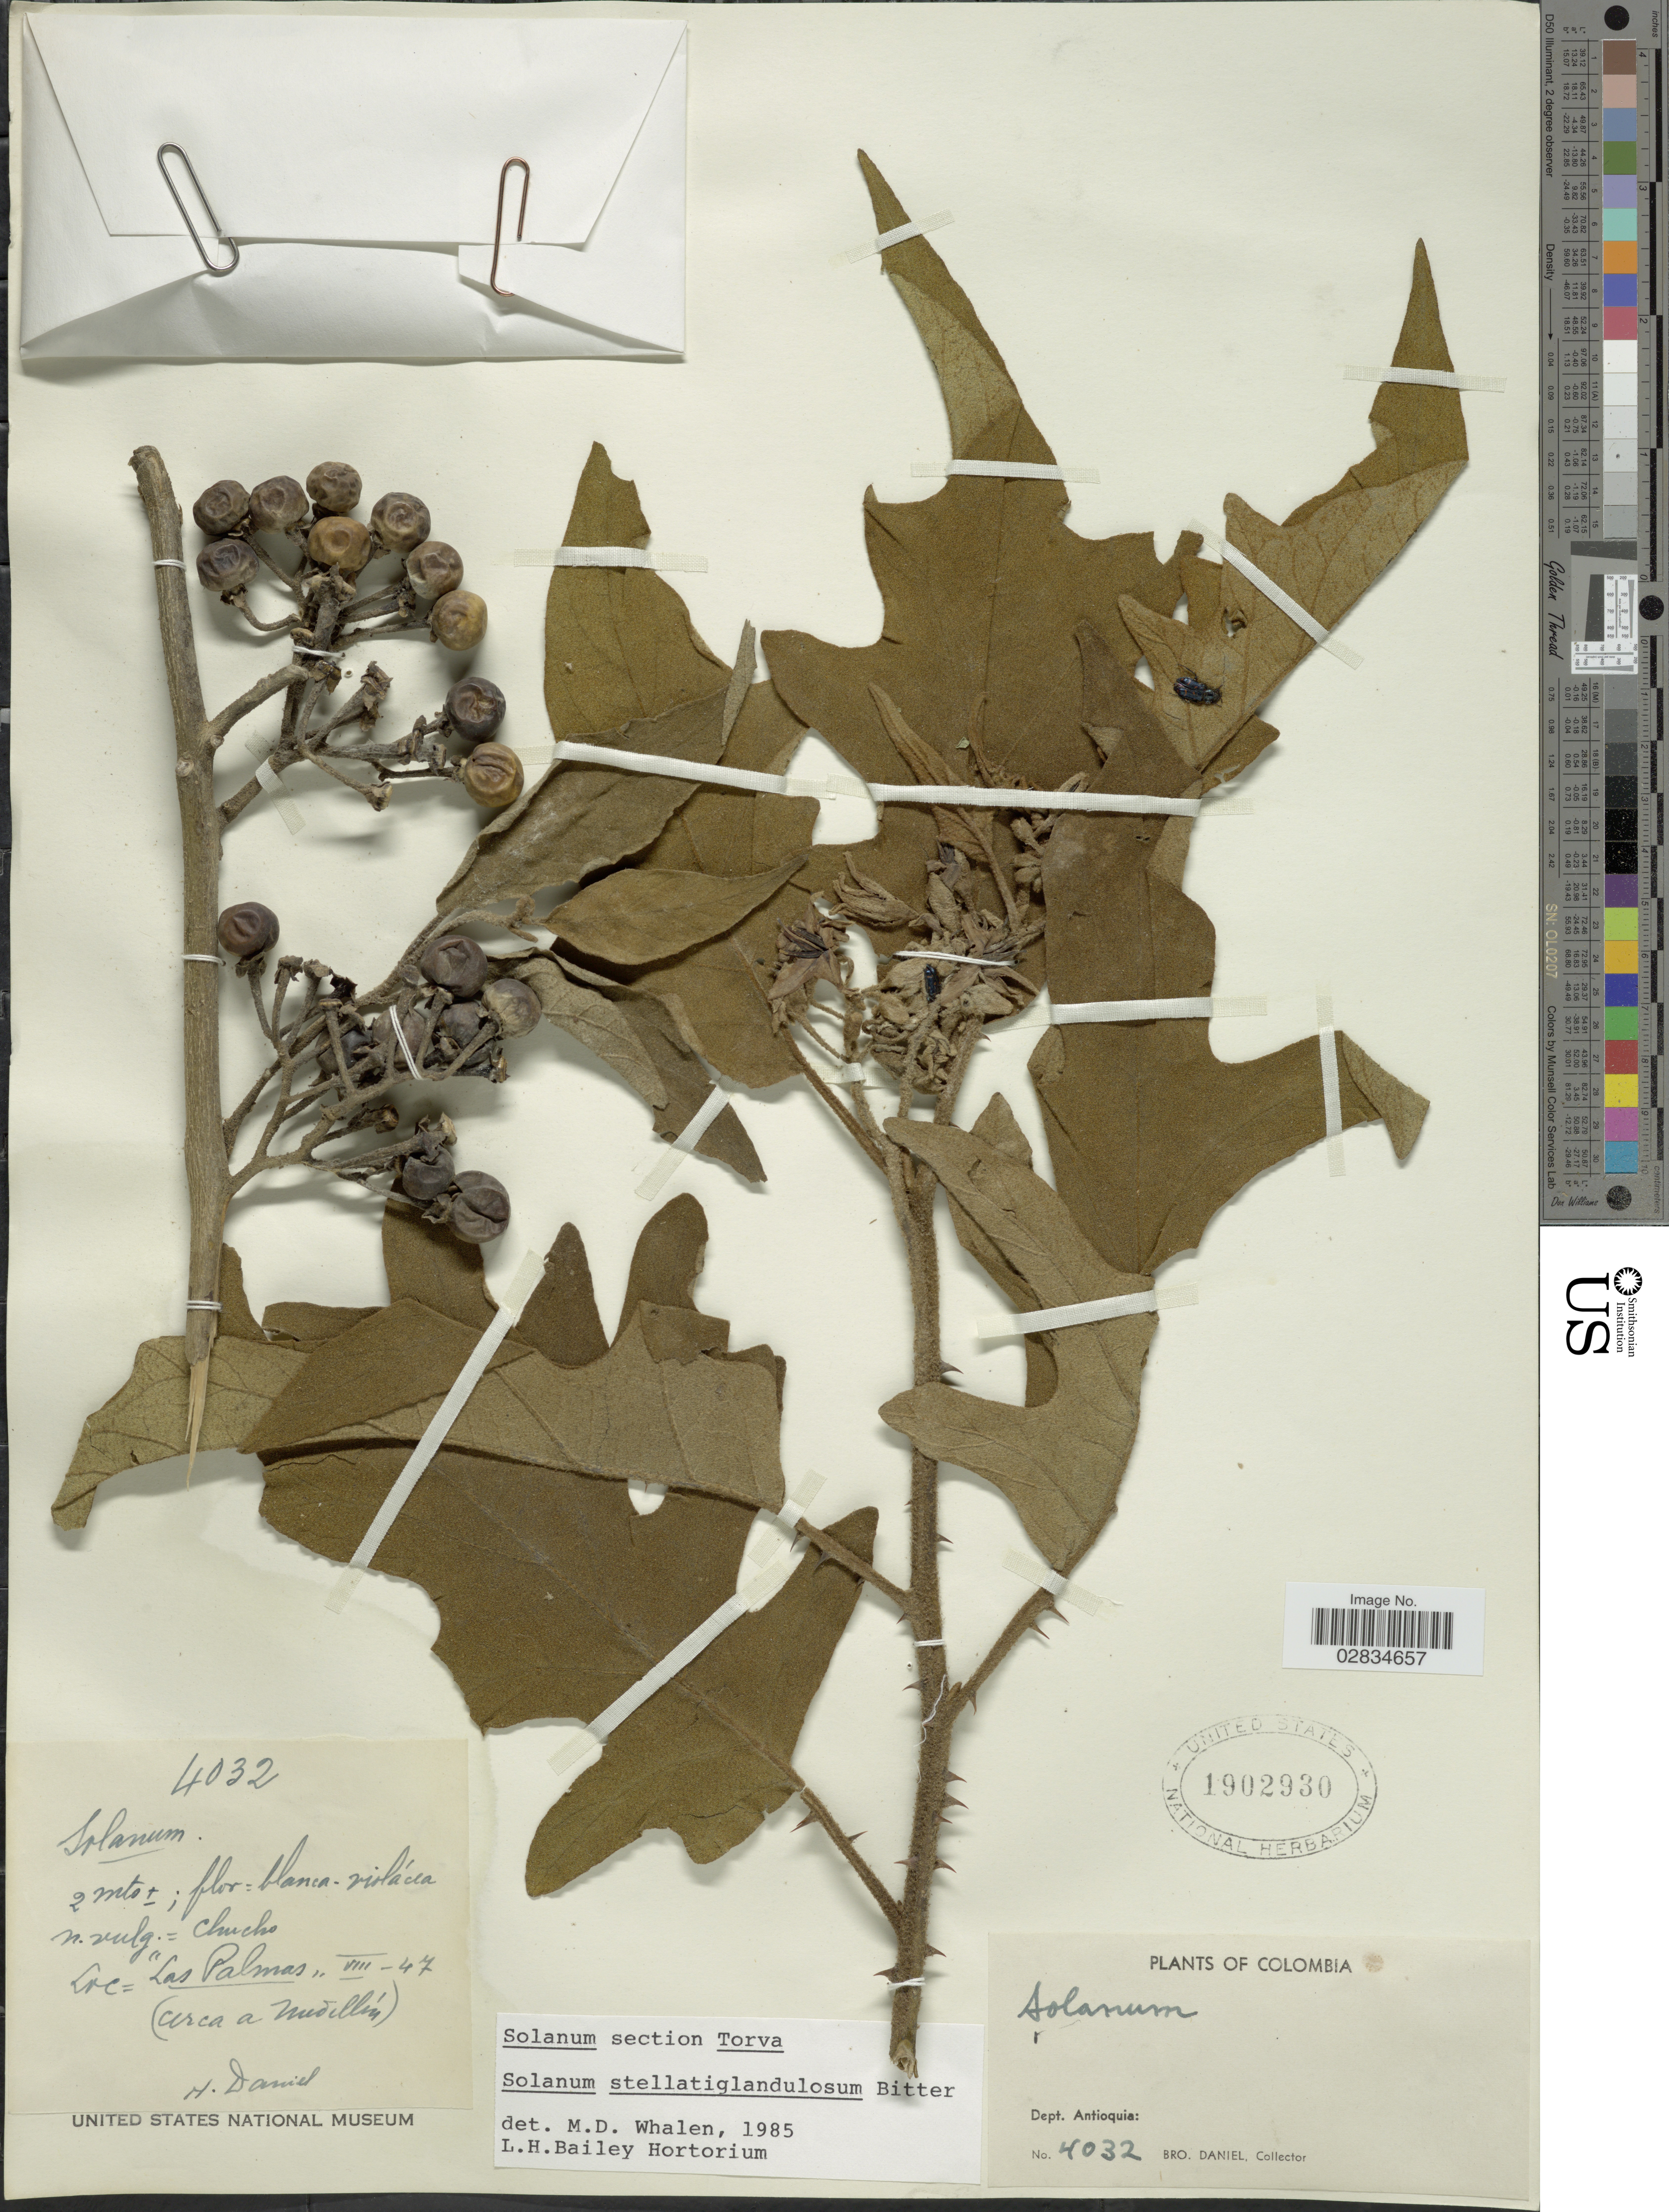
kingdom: Plantae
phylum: Tracheophyta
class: Magnoliopsida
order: Solanales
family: Solanaceae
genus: Solanum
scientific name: Solanum stellatiglandulosum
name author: Bitter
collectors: Bro. Daniel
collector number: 4032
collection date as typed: Transcribed d/m/y: /8/47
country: Colombia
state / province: Antioquia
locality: Dept. Antioquia, Las Palmas (cerca a Medellín).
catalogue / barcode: US 1902930